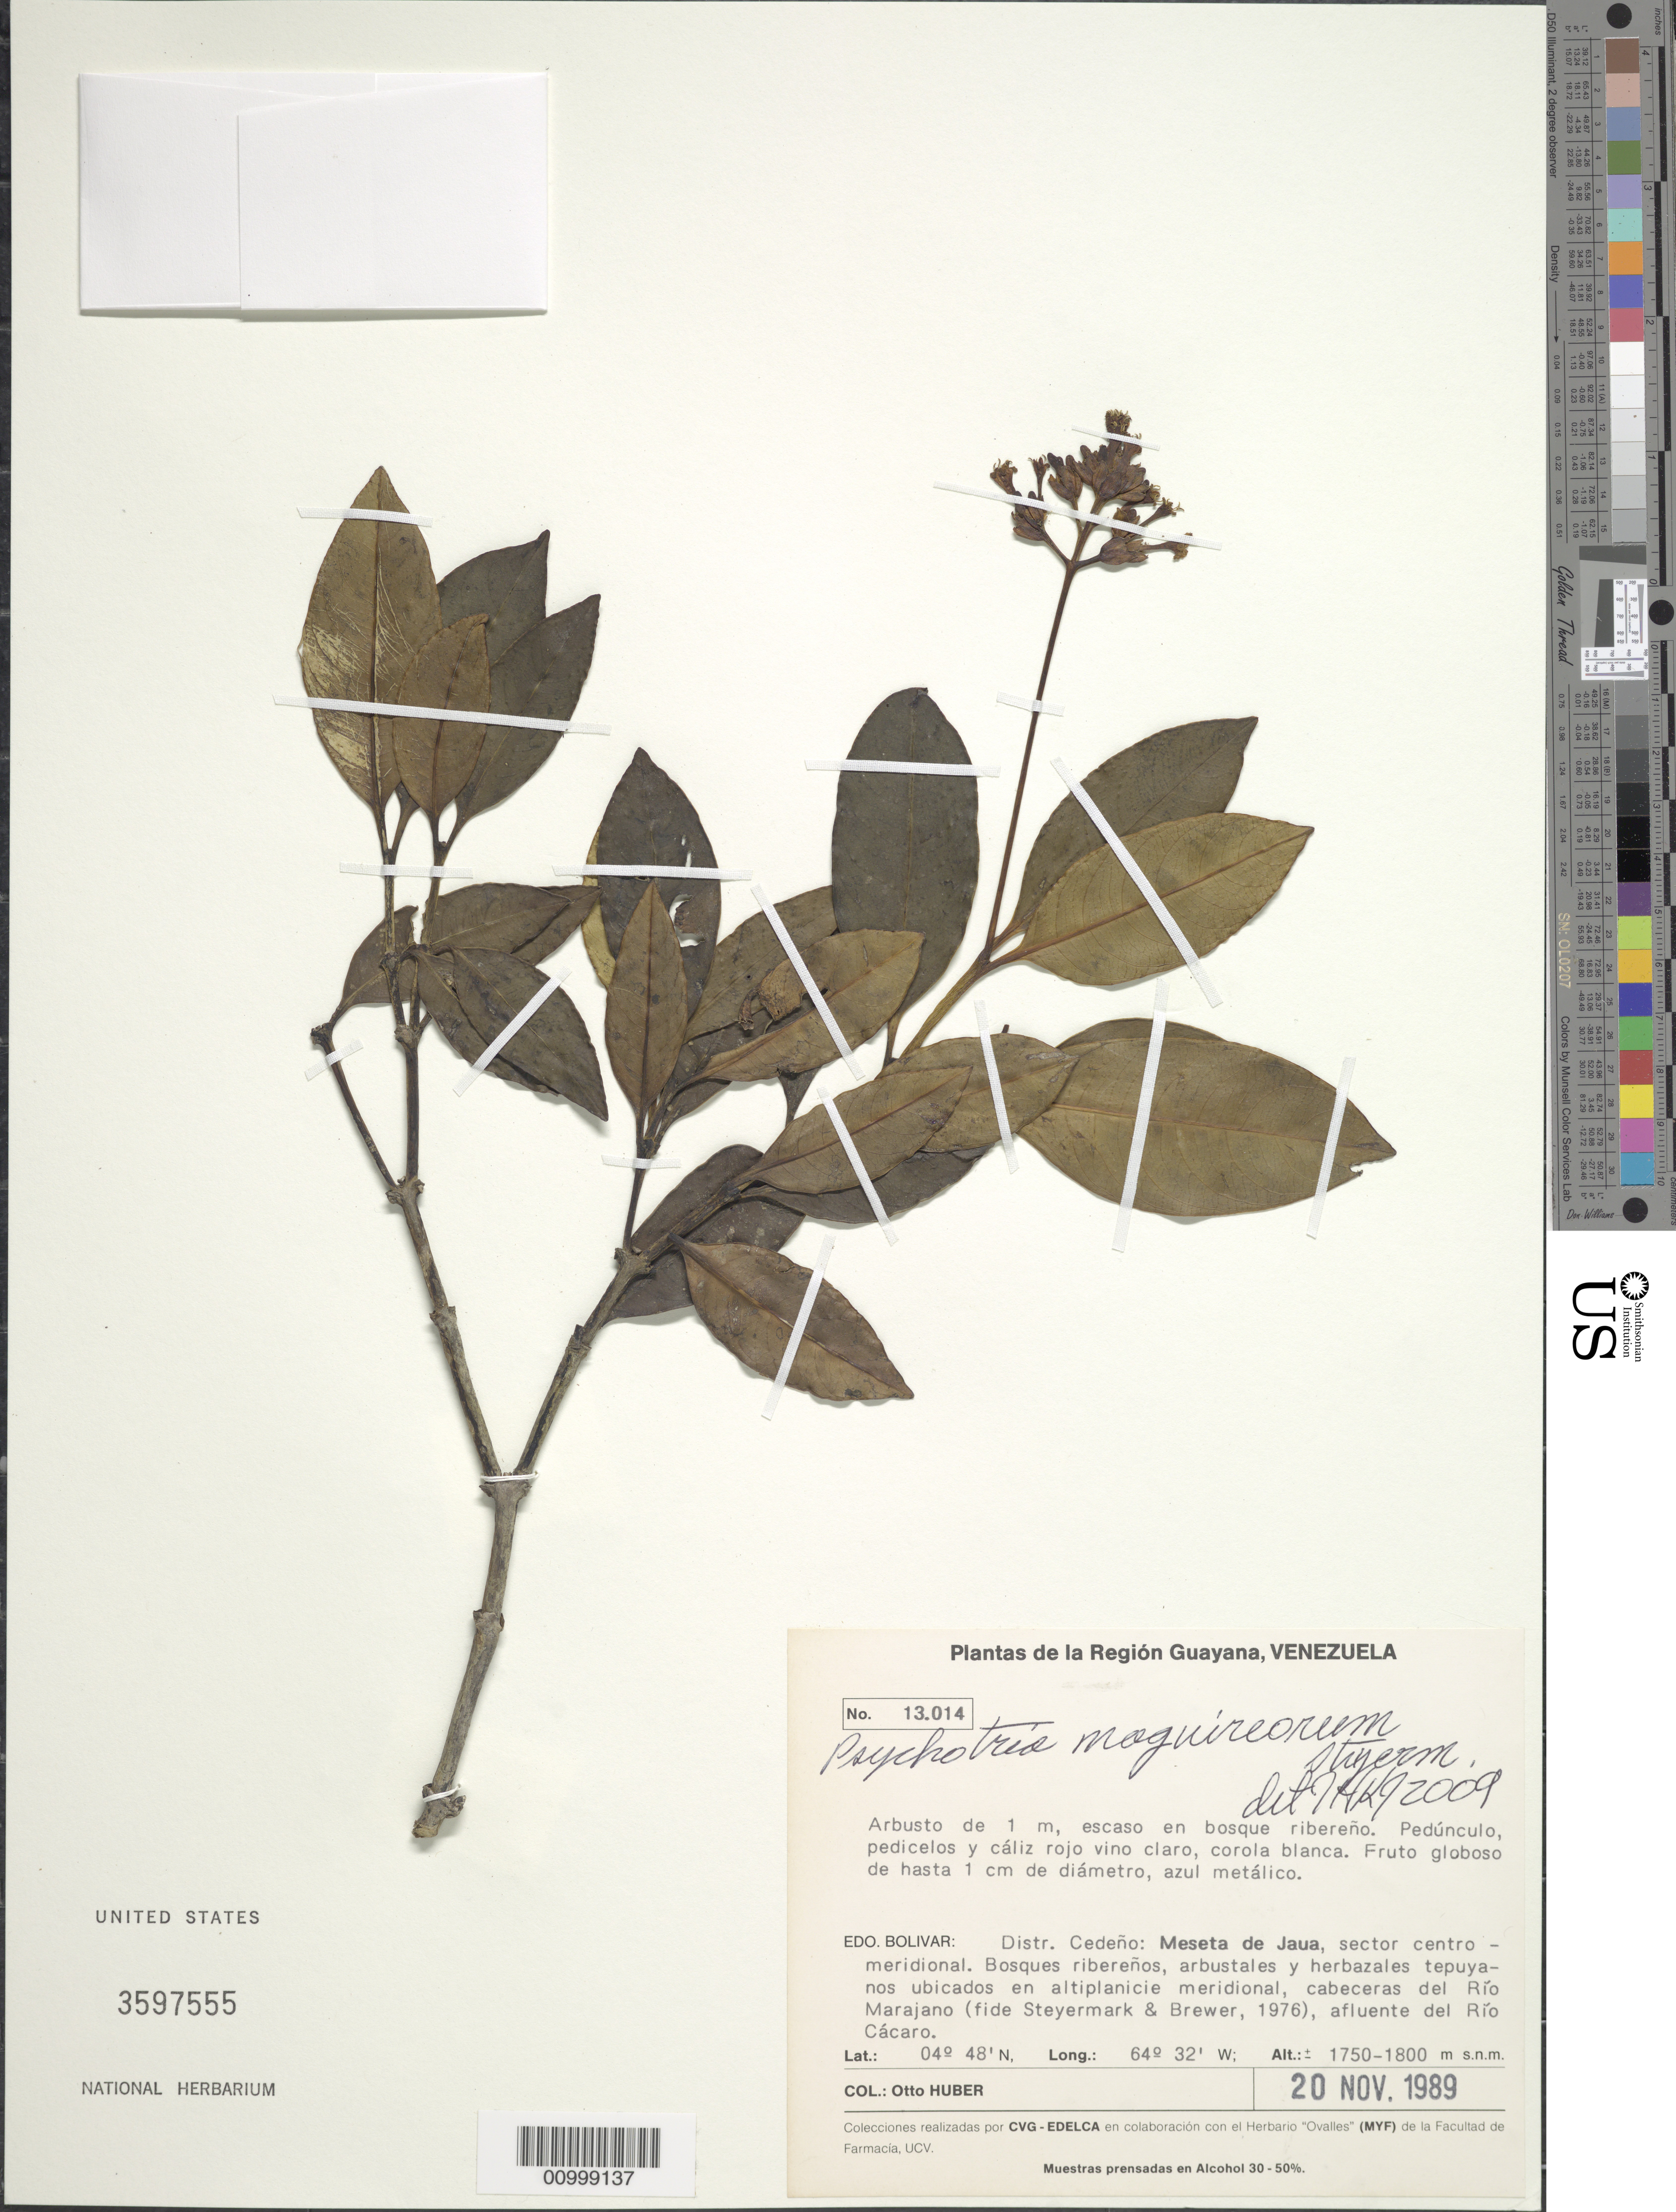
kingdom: Plantae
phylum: Tracheophyta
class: Magnoliopsida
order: Gentianales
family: Rubiaceae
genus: Psychotria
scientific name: Psychotria maguireorum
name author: Steyerm.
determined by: Kirkbride, J. H.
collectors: O. Huber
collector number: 13014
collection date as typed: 20-Nov-89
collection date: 1989-11-20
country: Venezuela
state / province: Bolívar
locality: Distr. Cedeno: Meseta de Jaua, sector centro - meridional.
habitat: Bosques riberenos, arbustales y herbazales tepuyanos ubicados en altiplanicie meridional, [cont'd in Supplement]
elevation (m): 1750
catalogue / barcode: US 3597555